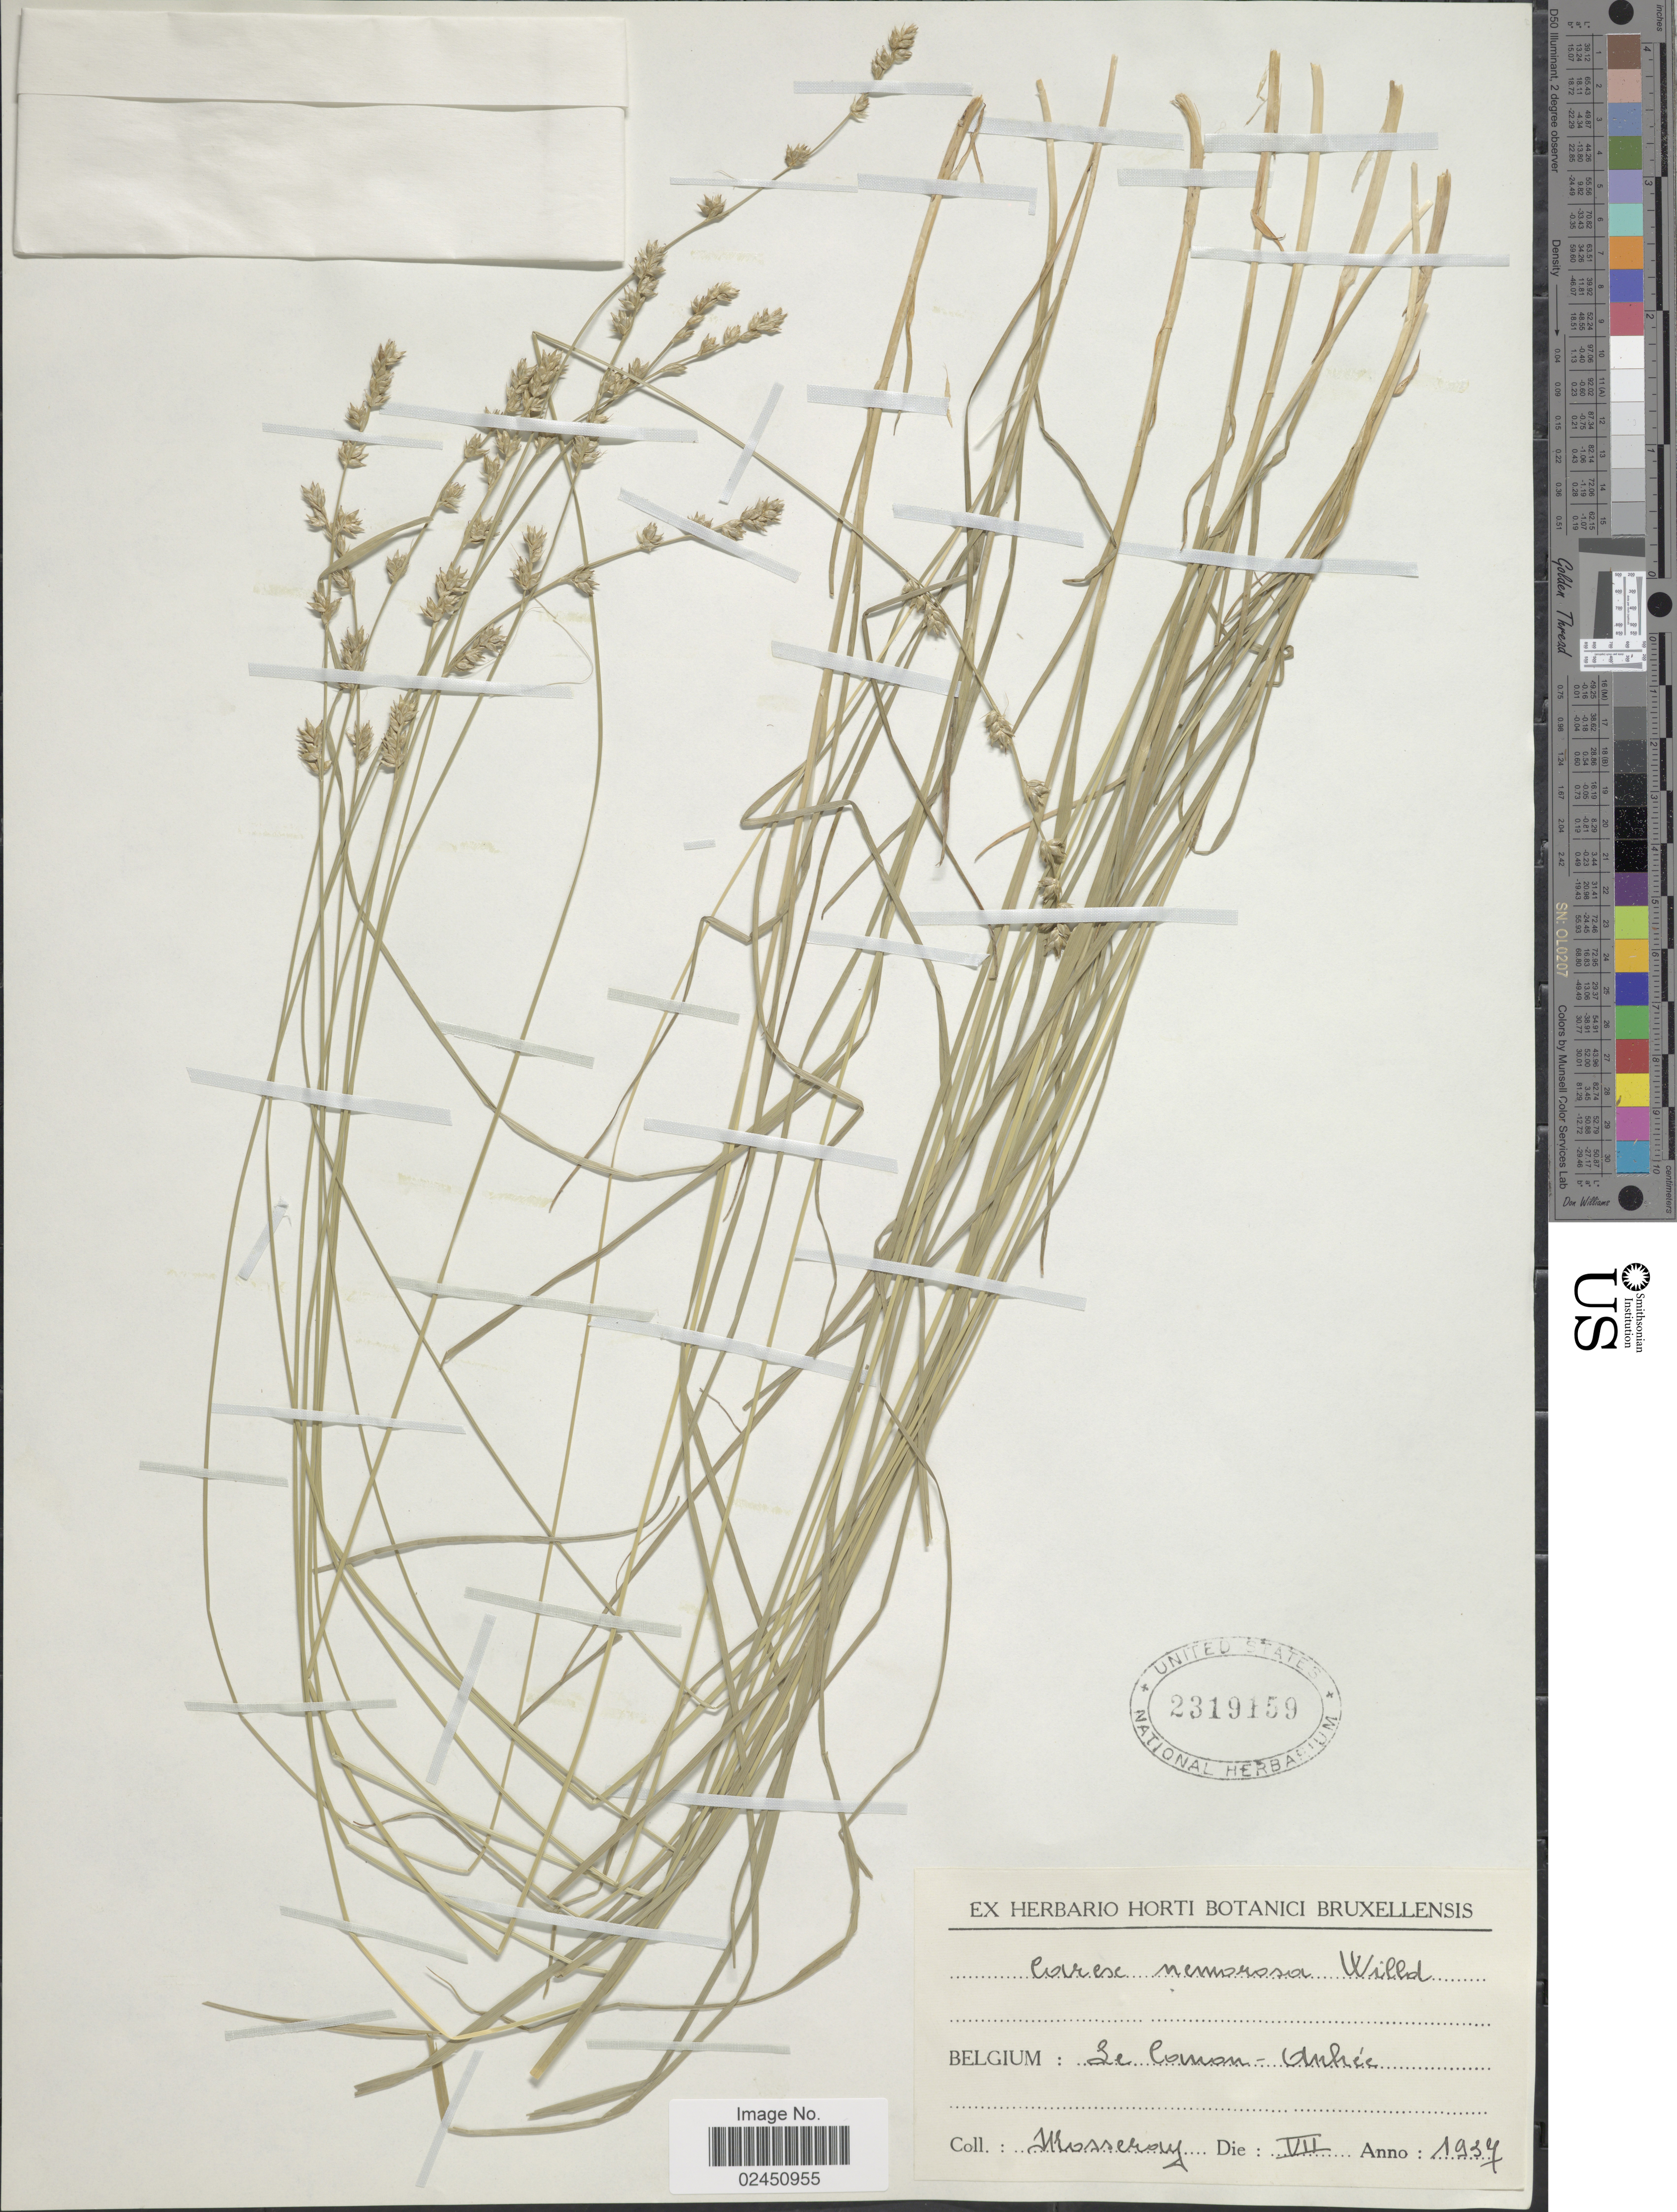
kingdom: Plantae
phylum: Tracheophyta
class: Liliopsida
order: Poales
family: Cyperaceae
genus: Carex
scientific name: Carex muricata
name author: L.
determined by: Strong, Mark T., (BOT), Smithsonian Institution - National Museum of Natural History (UNITED STATES)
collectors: Mosseray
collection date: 1937-07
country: Belgium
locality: Le Comon - Omhee [interpreted]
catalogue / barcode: US 2319159